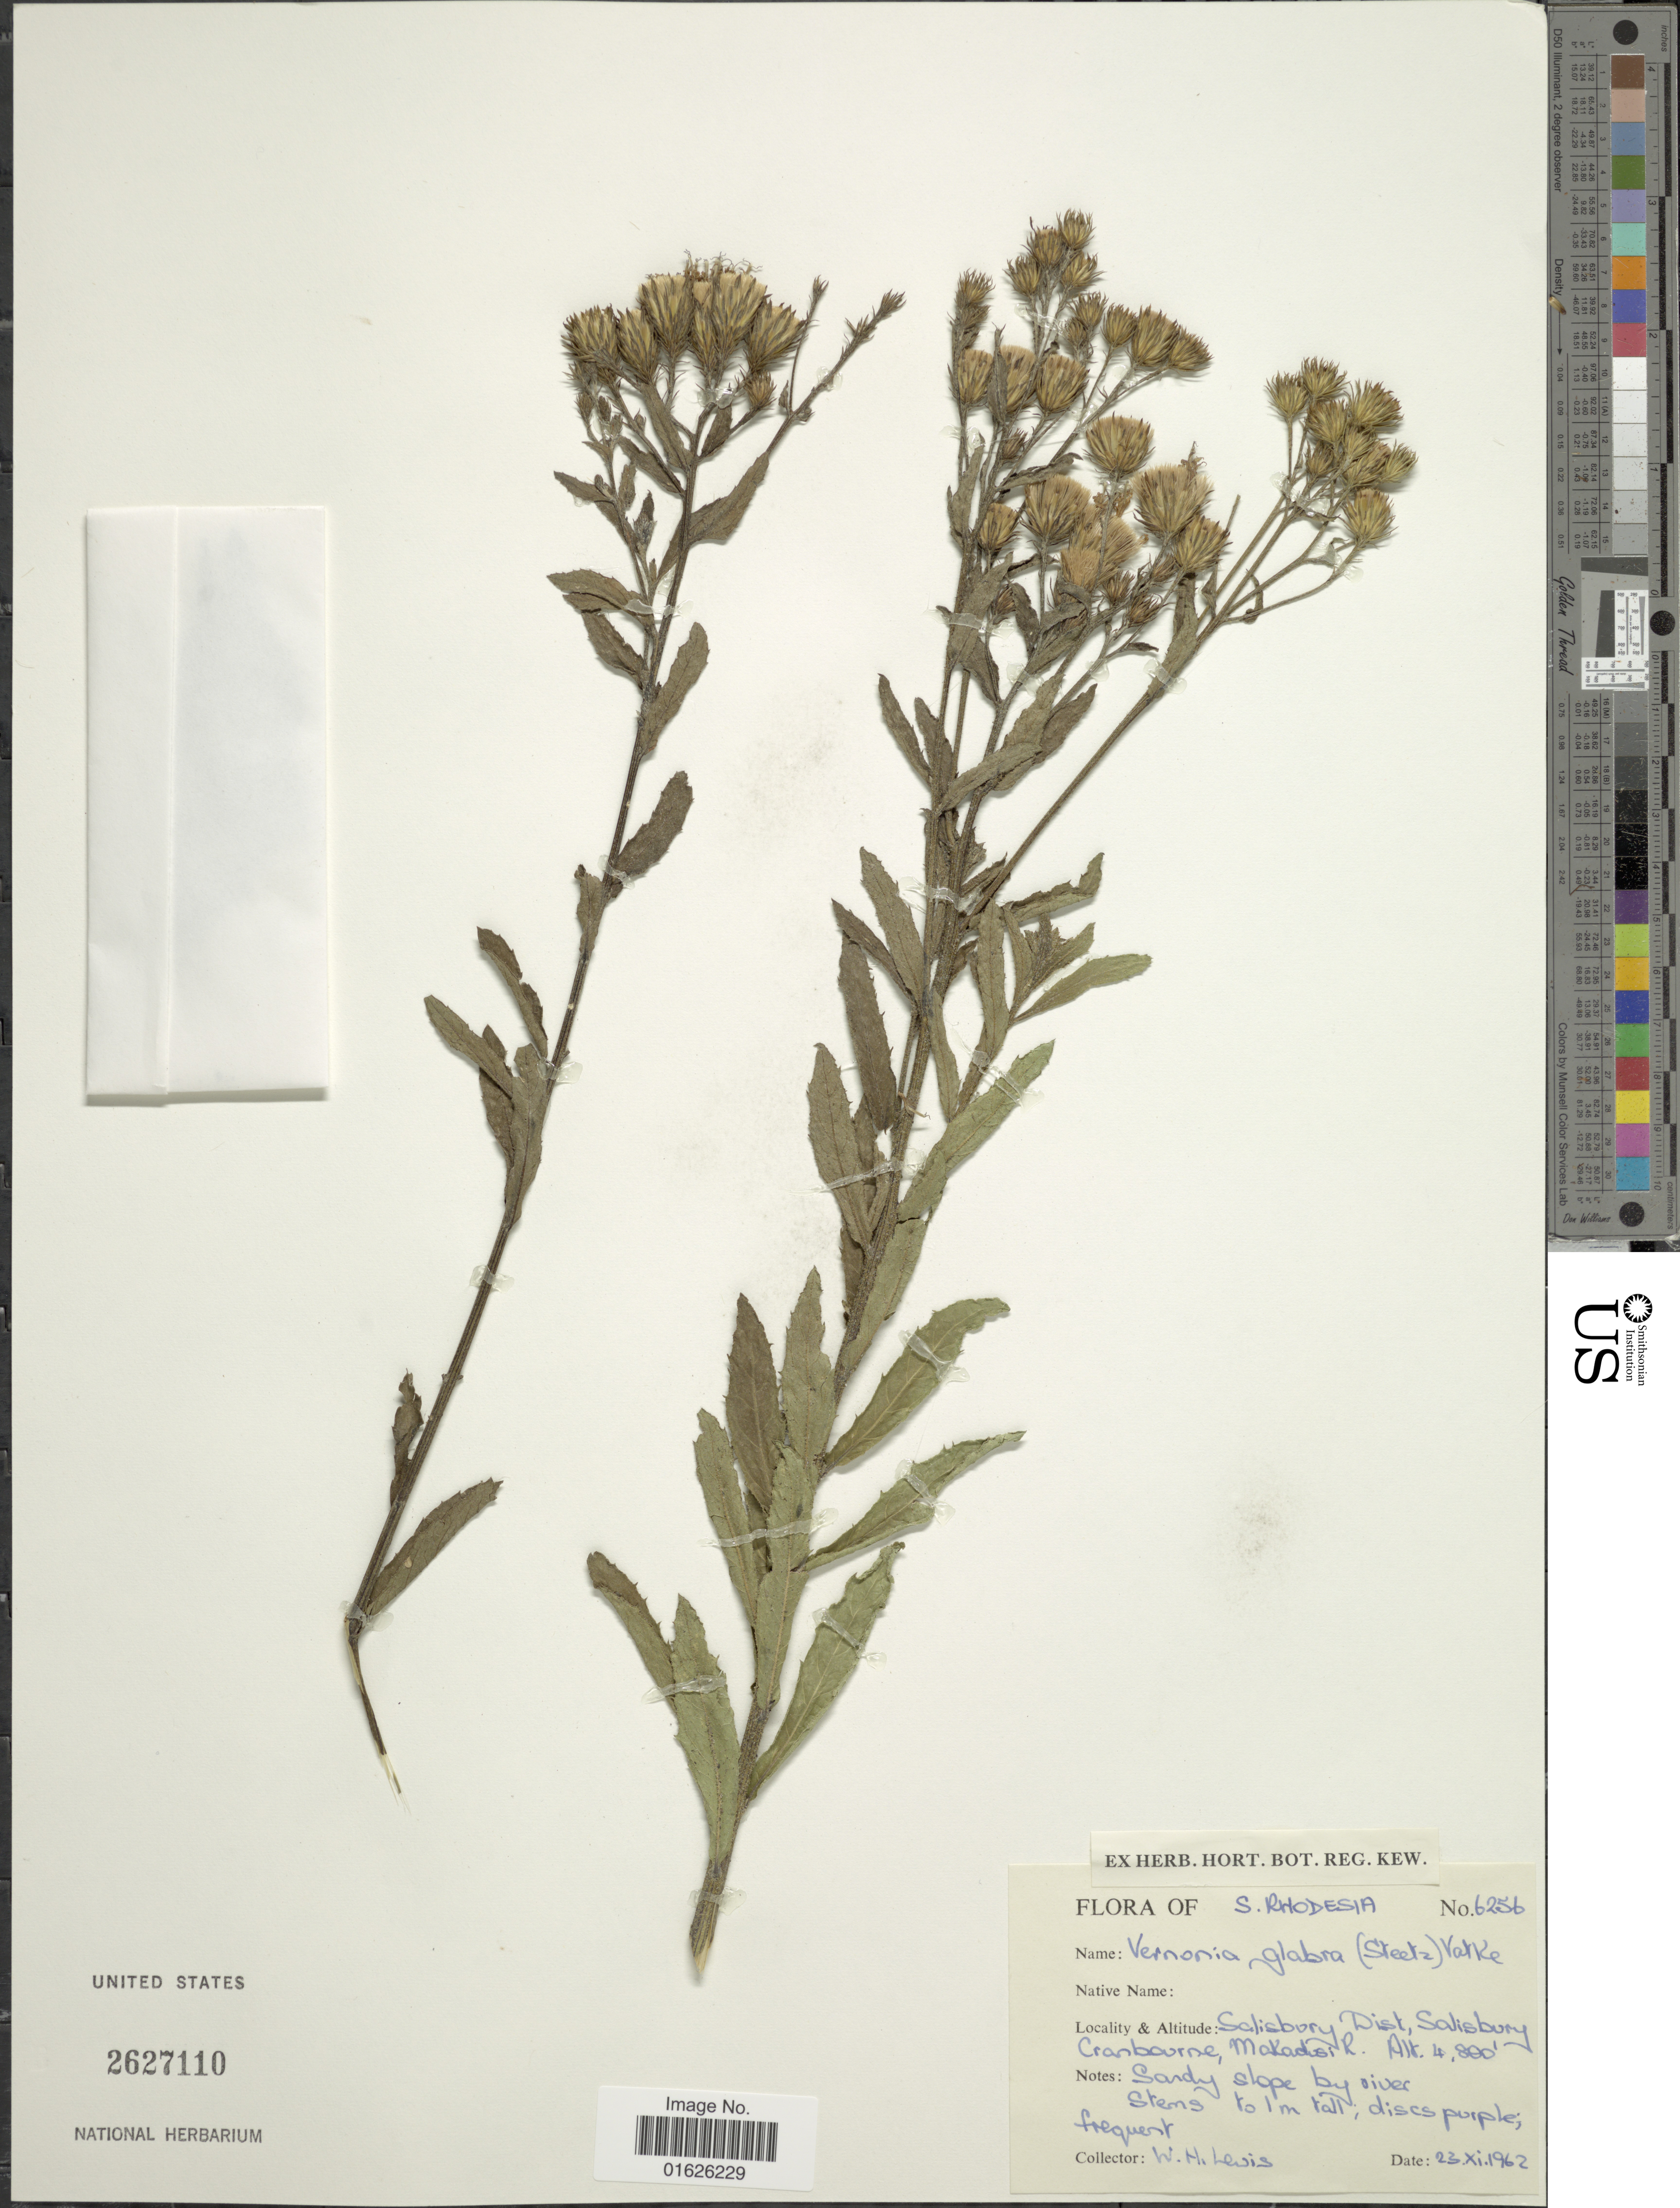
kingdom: Plantae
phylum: Tracheophyta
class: Magnoliopsida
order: Asterales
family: Asteraceae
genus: Linzia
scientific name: Linzia glabra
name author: Steetz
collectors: W. H. Lewis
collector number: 6256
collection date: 1962-11-23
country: Zimbabwe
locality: S. Rhodesia, Salisbury Distr. Salisbury Cranbourne, Makadisi R, Sandy slope by river.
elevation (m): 1463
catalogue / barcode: US 2627110